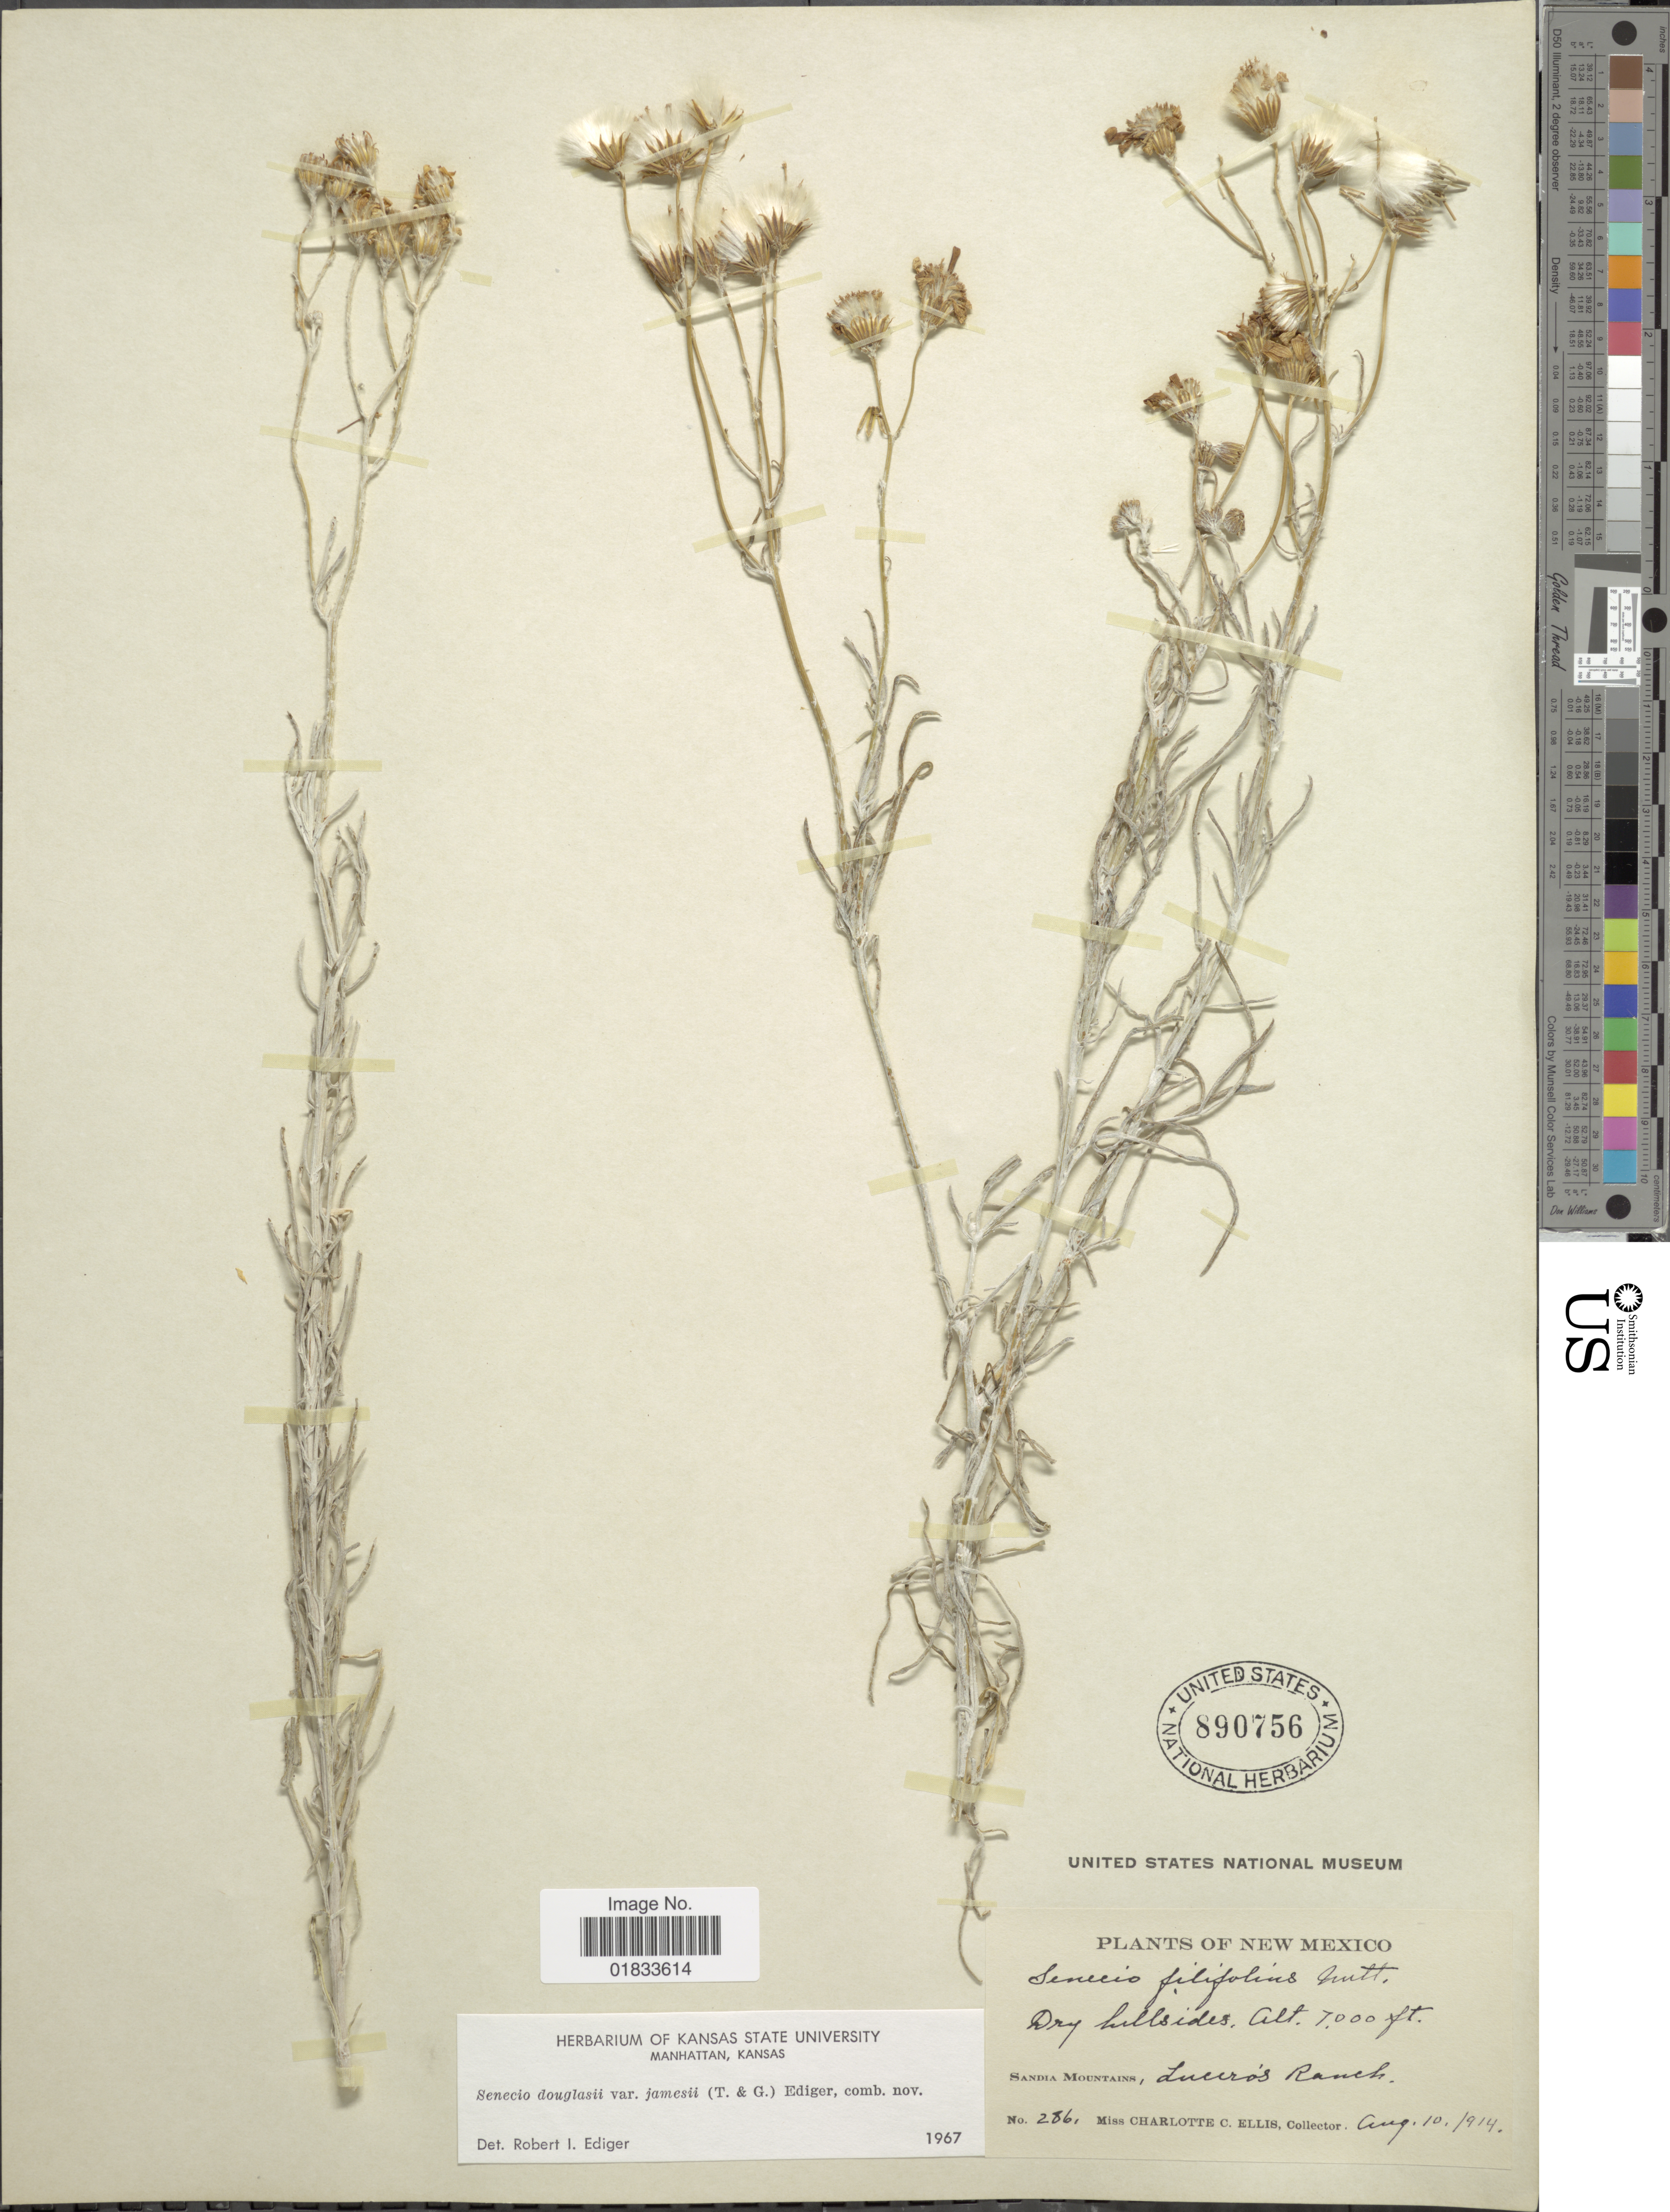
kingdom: Plantae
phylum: Tracheophyta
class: Magnoliopsida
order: Asterales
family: Asteraceae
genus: Senecio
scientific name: Senecio flaccidus var. flaccidus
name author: Less.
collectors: C. C. Ellis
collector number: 2861*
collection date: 1914-08-10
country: United States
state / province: New Mexico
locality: Sandia Mountains, Luceros Ranch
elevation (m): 2134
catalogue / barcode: US 890756